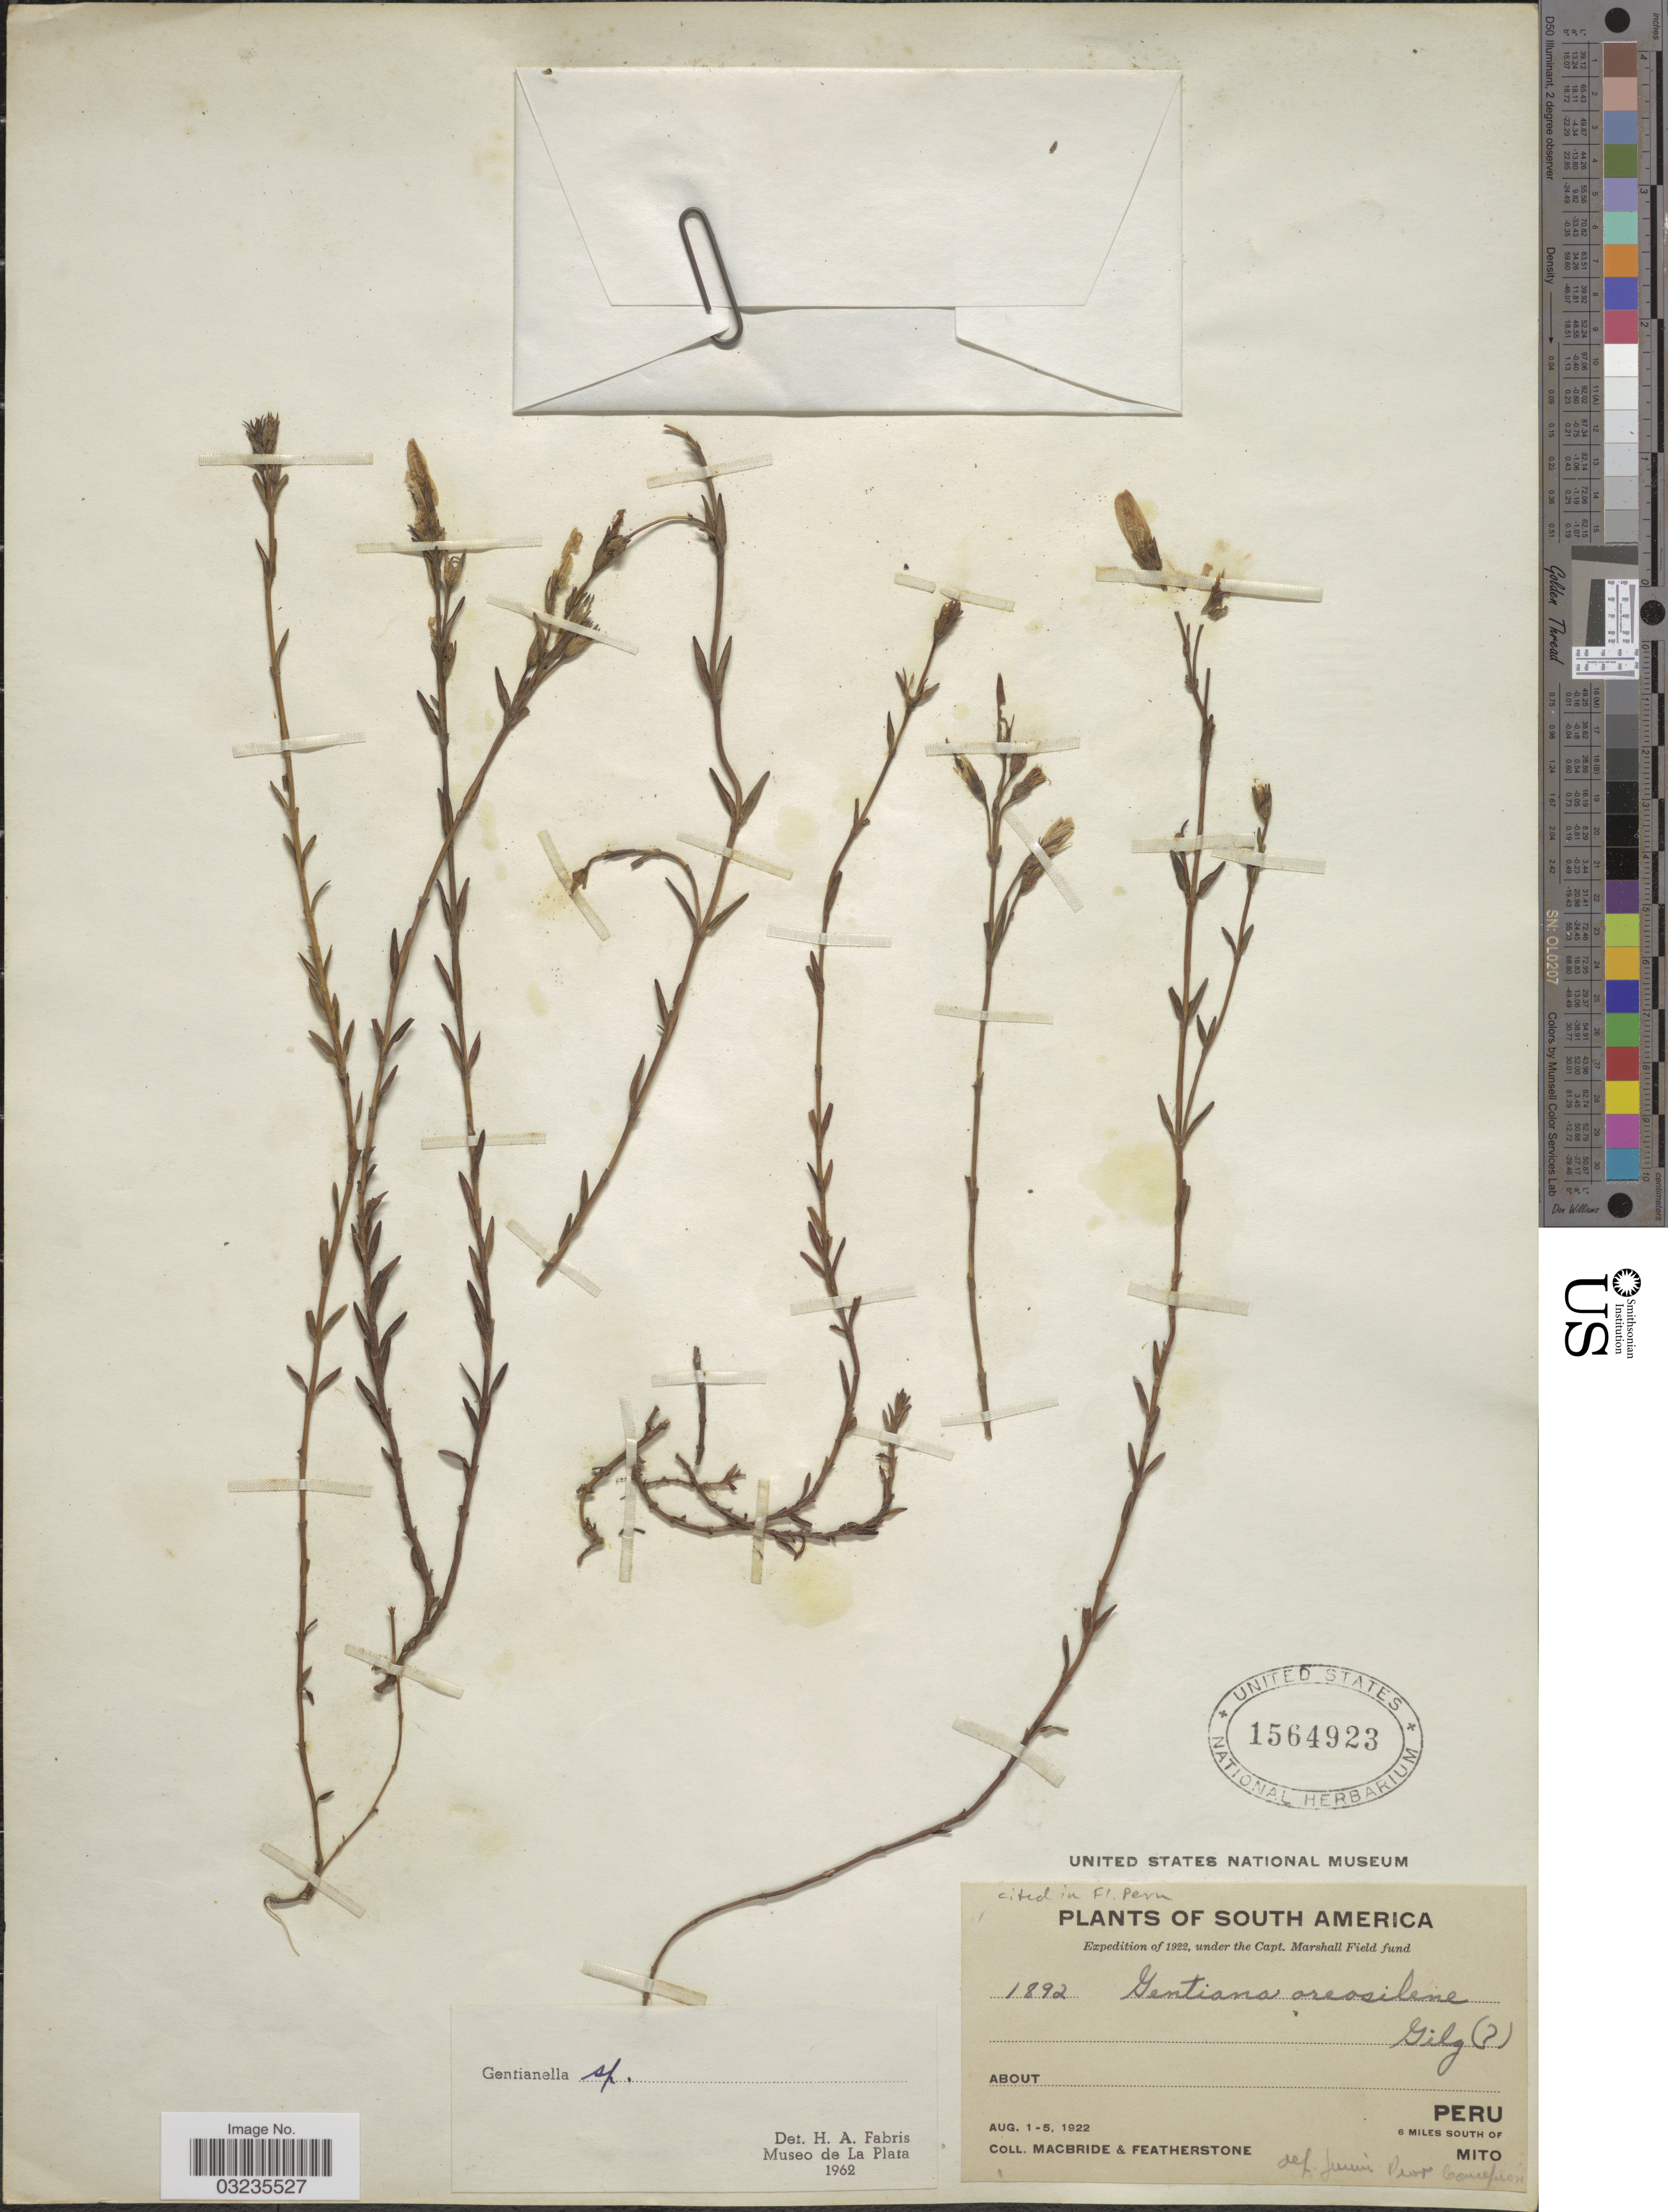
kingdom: Plantae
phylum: Tracheophyta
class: Magnoliopsida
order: Gentianales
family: Gentianaceae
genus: Gentiana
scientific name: Gentiana oreosilene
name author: Gilg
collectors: Macbride, -- & -. Featherstone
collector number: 1892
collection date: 1922-08-01/1922-08-05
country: Peru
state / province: Junín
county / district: Concepción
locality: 6 miles S of Mito. Dep. Junín Prov. Concepción.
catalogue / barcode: US 1564923